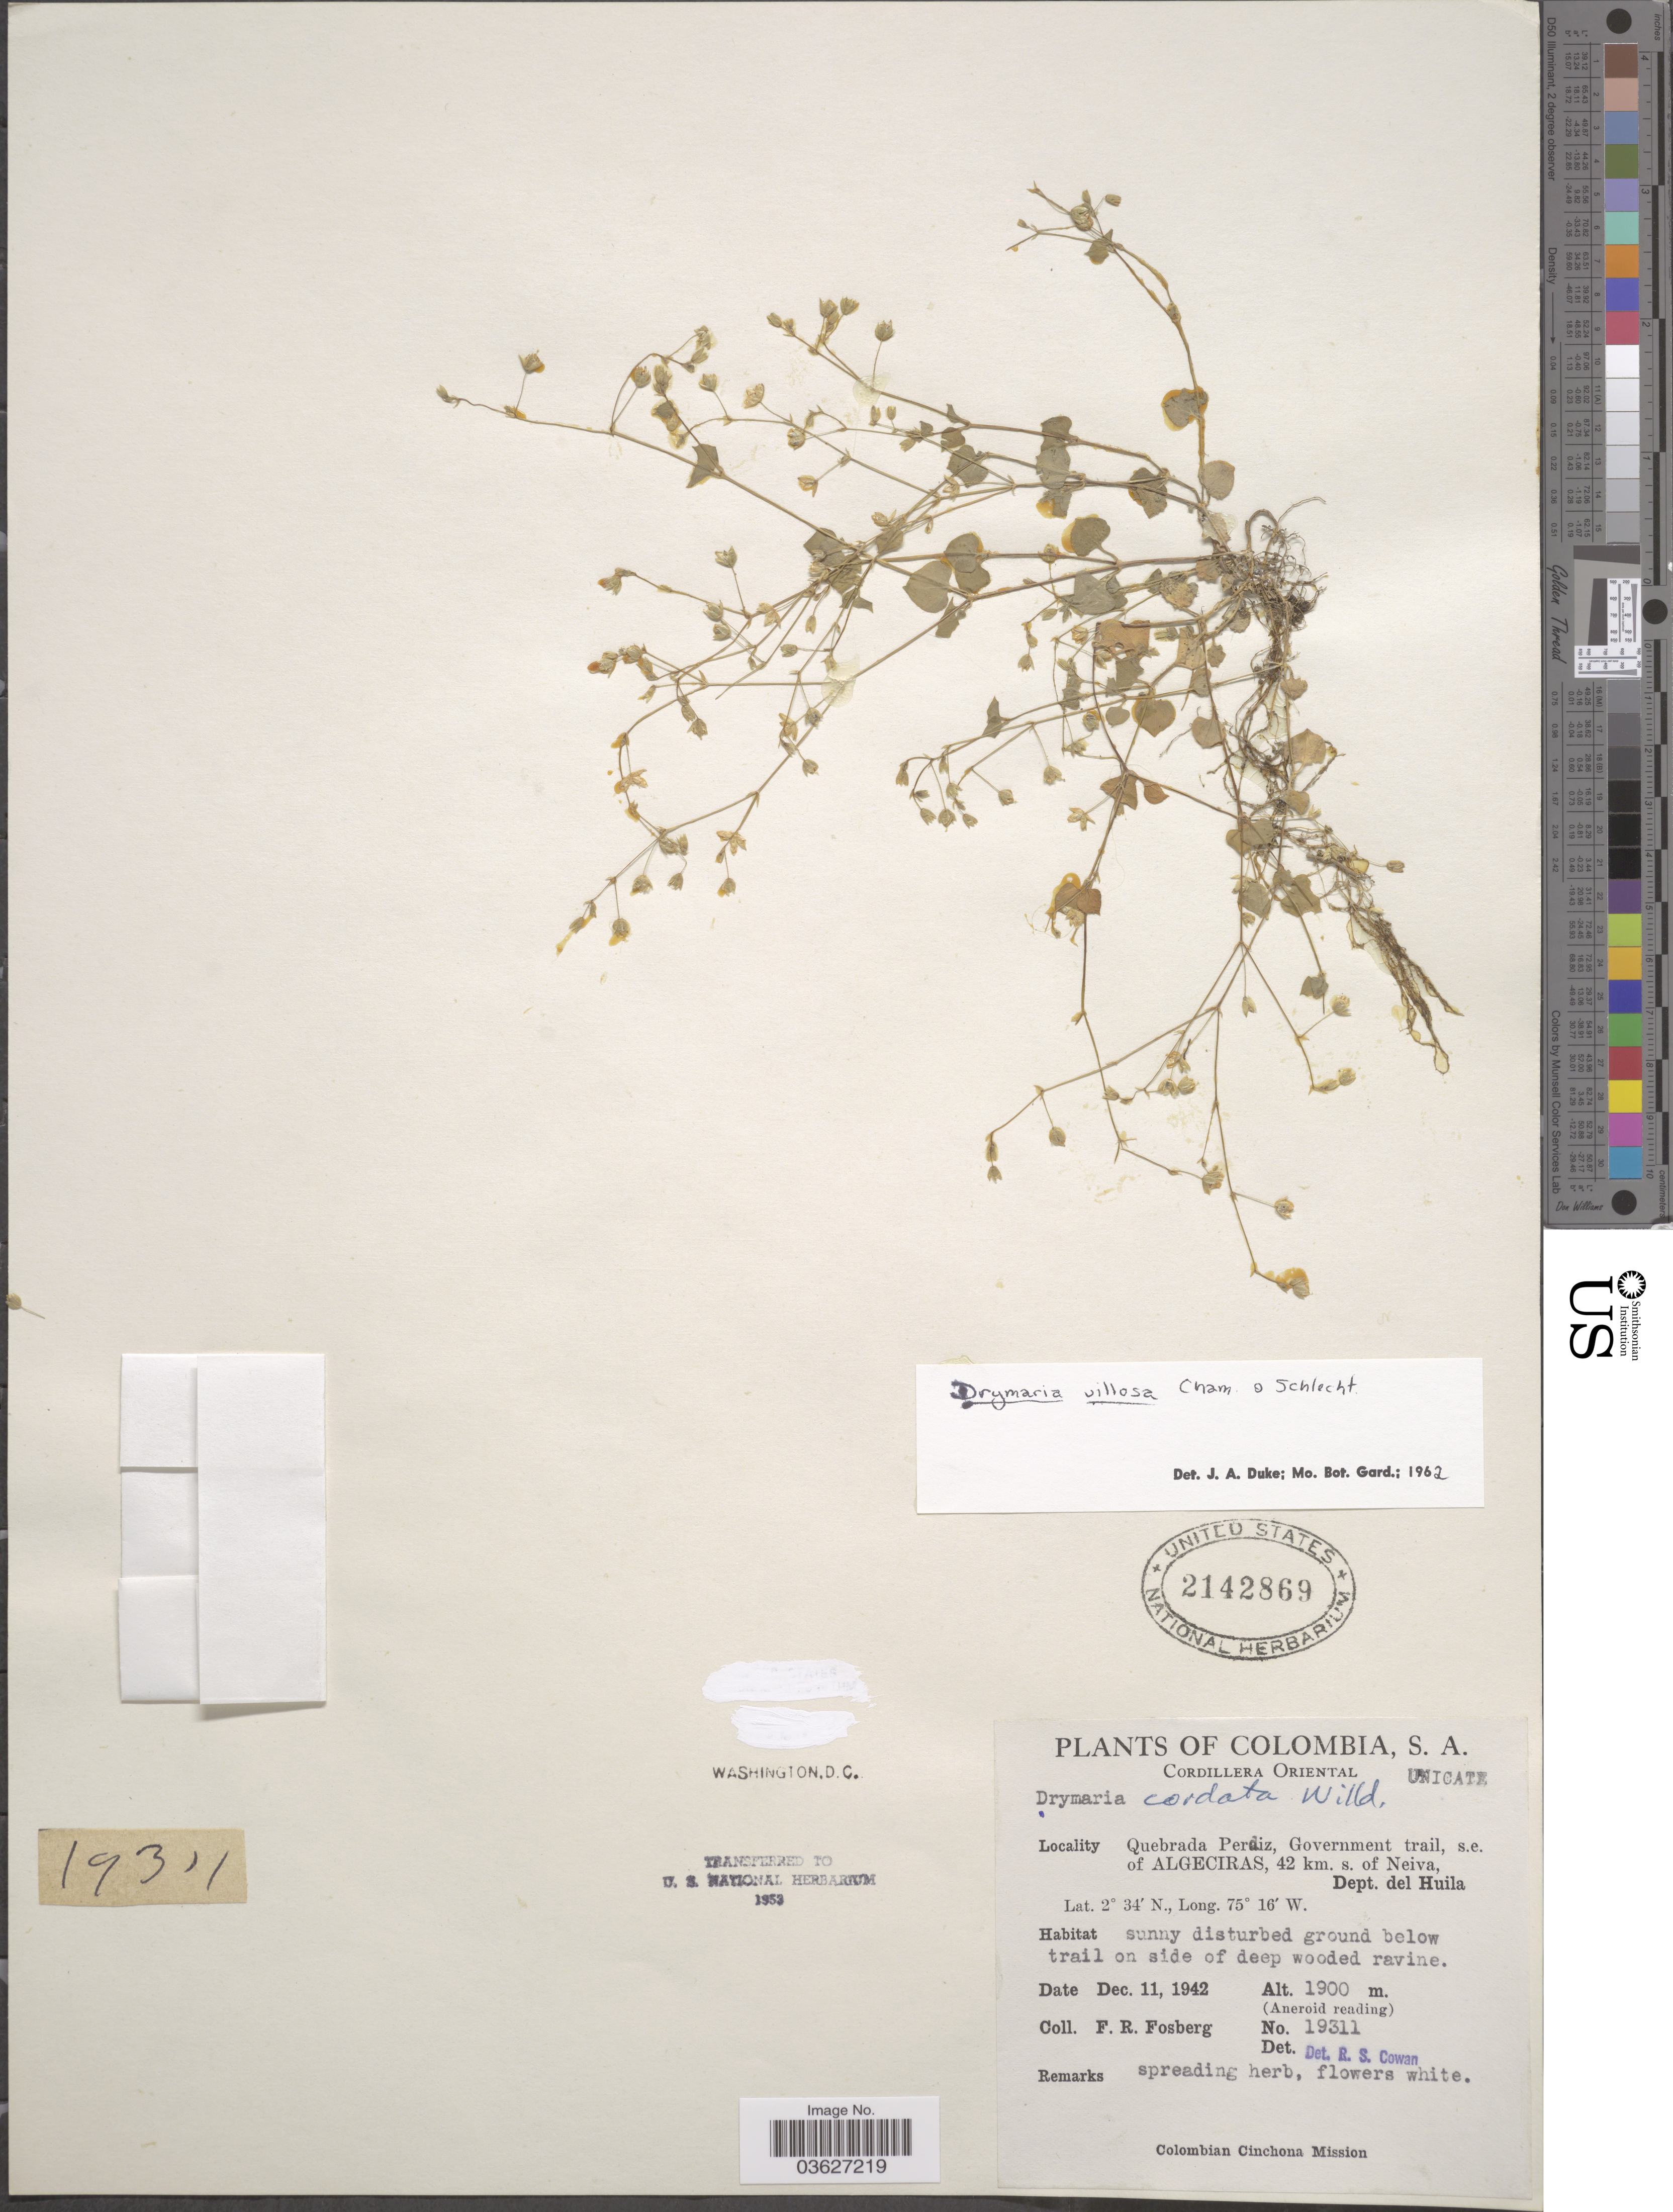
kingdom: Plantae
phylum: Tracheophyta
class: Magnoliopsida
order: Caryophyllales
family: Caryophyllaceae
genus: Drymaria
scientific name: Drymaria villosa subsp. villosa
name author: Cham. & Schltdl.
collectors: F. R. Fosberg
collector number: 19311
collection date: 1942-12-11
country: Colombia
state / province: Huila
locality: Cordillera Oriental. Quebrada Perdiz, Government trail, s. e. of Algeciras, 42 km. s. of Neiva, Dept. del Huila.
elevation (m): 1900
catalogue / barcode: US 2142869